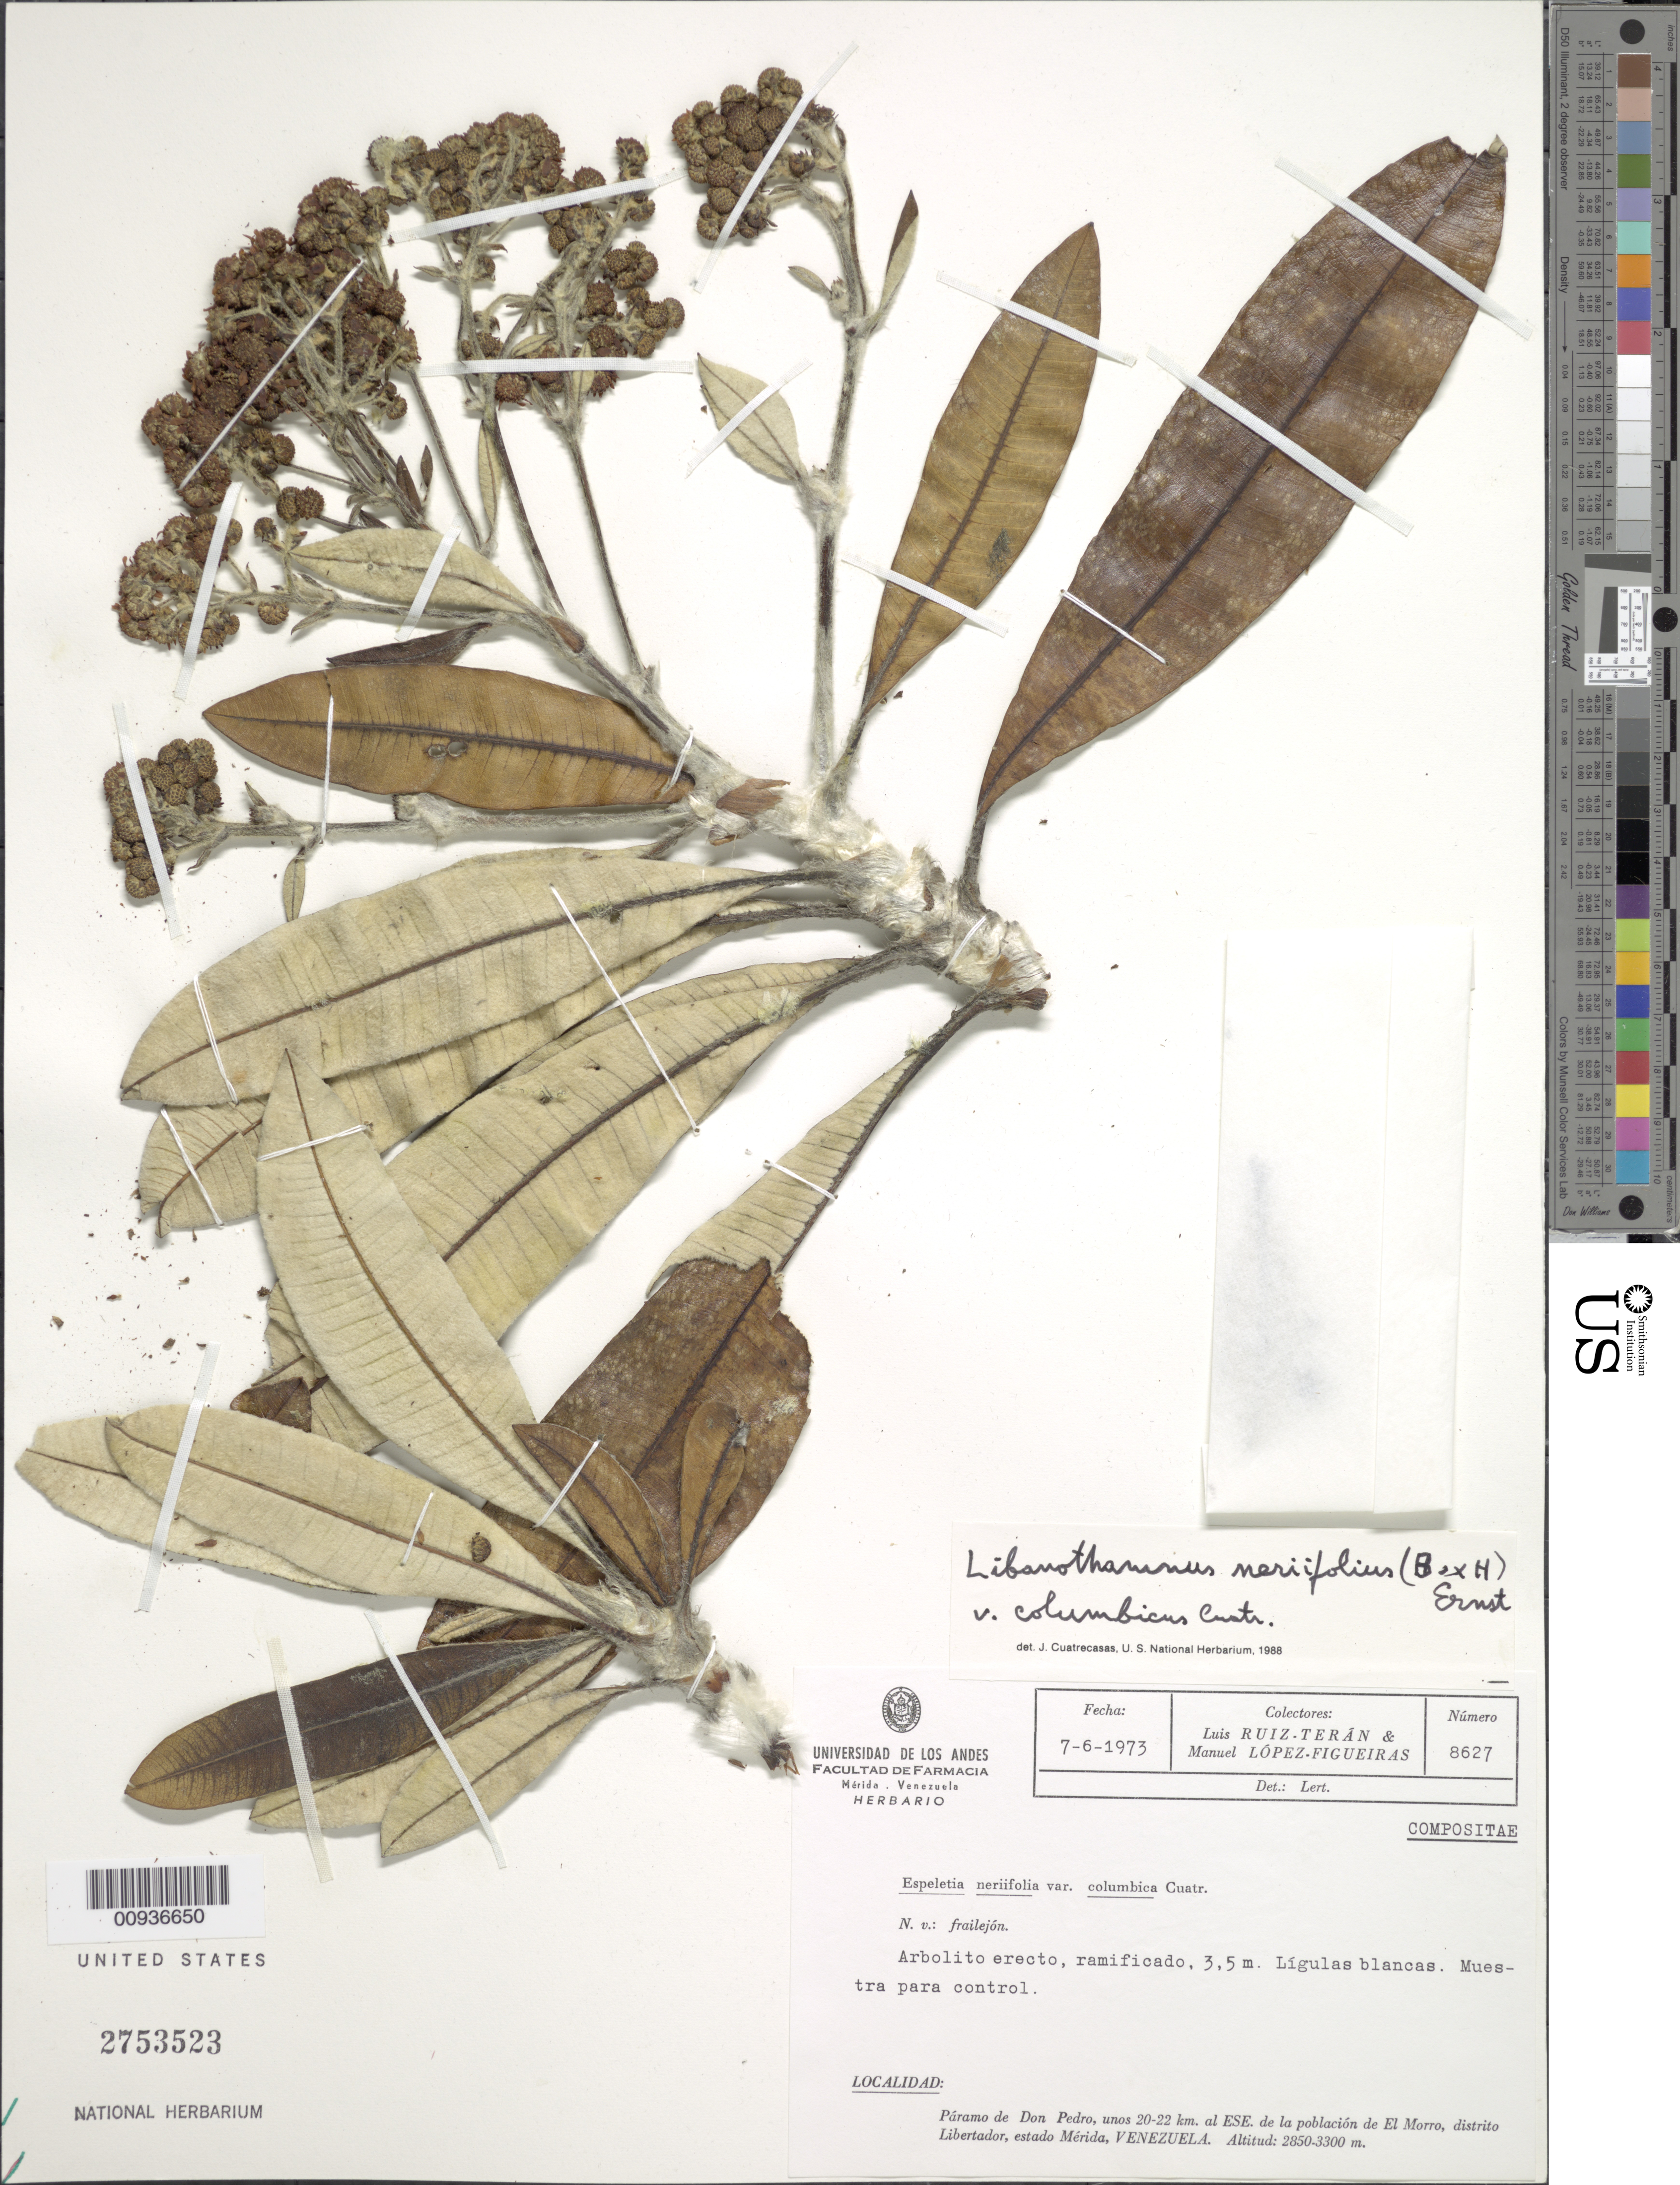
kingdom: Plantae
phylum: Tracheophyta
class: Magnoliopsida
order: Asterales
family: Asteraceae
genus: Libanothamnus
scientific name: Libanothamnus neriifolius var. columbicus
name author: (Cuatrec.) Cuatrec.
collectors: L. E. Ruíz-Terán & M. López Figueiras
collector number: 8627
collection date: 1973-06-07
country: Venezuela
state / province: Mérida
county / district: Libertador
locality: Páramo de Don Pedro. Unos 20-22 km al ESE de la población de El Morro.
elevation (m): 2850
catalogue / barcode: US 2753523